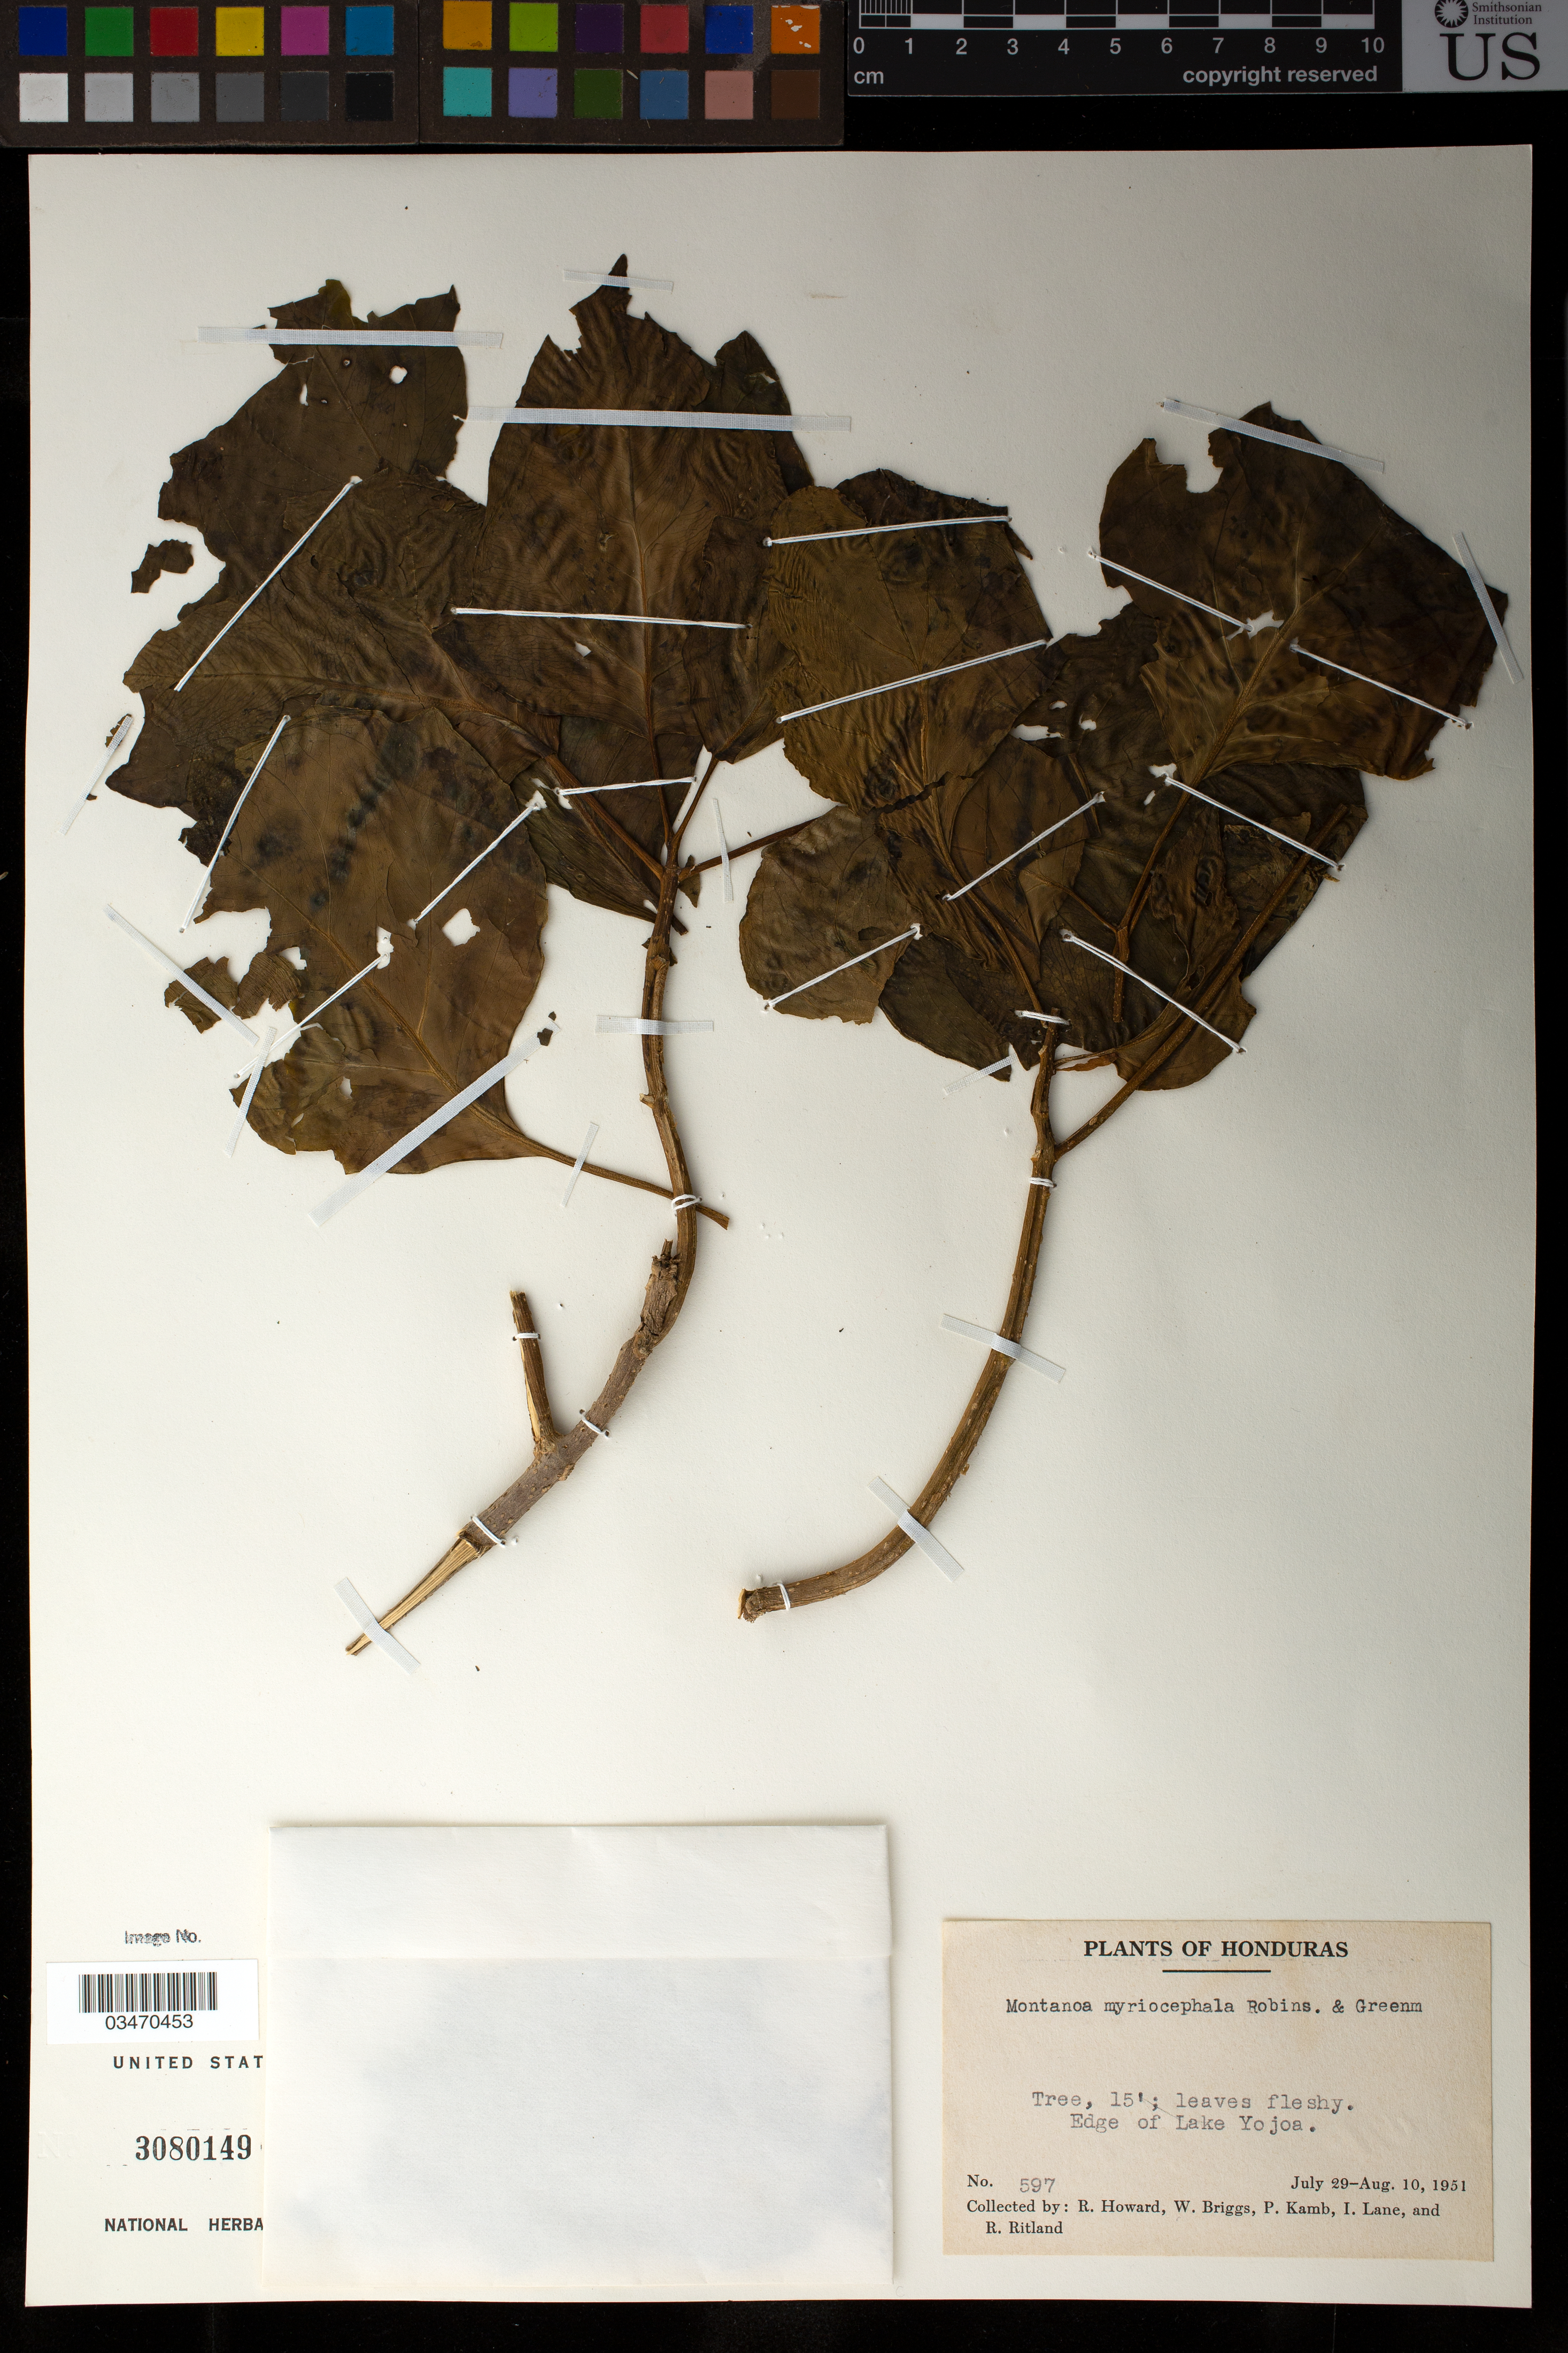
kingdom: Plantae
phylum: Tracheophyta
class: Magnoliopsida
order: Asterales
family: Asteraceae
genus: Montanoa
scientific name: Montanoa myriocephala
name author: B.L. Rob. & Greenm.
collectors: R. Howard, W. Briggs, P. Kamb, I. Lane & R. Ritland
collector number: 597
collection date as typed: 29 Jul - 10 Aug 1951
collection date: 1951-07-29/1951-08-10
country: Honduras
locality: Edge of Lake Yojoa.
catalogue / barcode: US 3080149